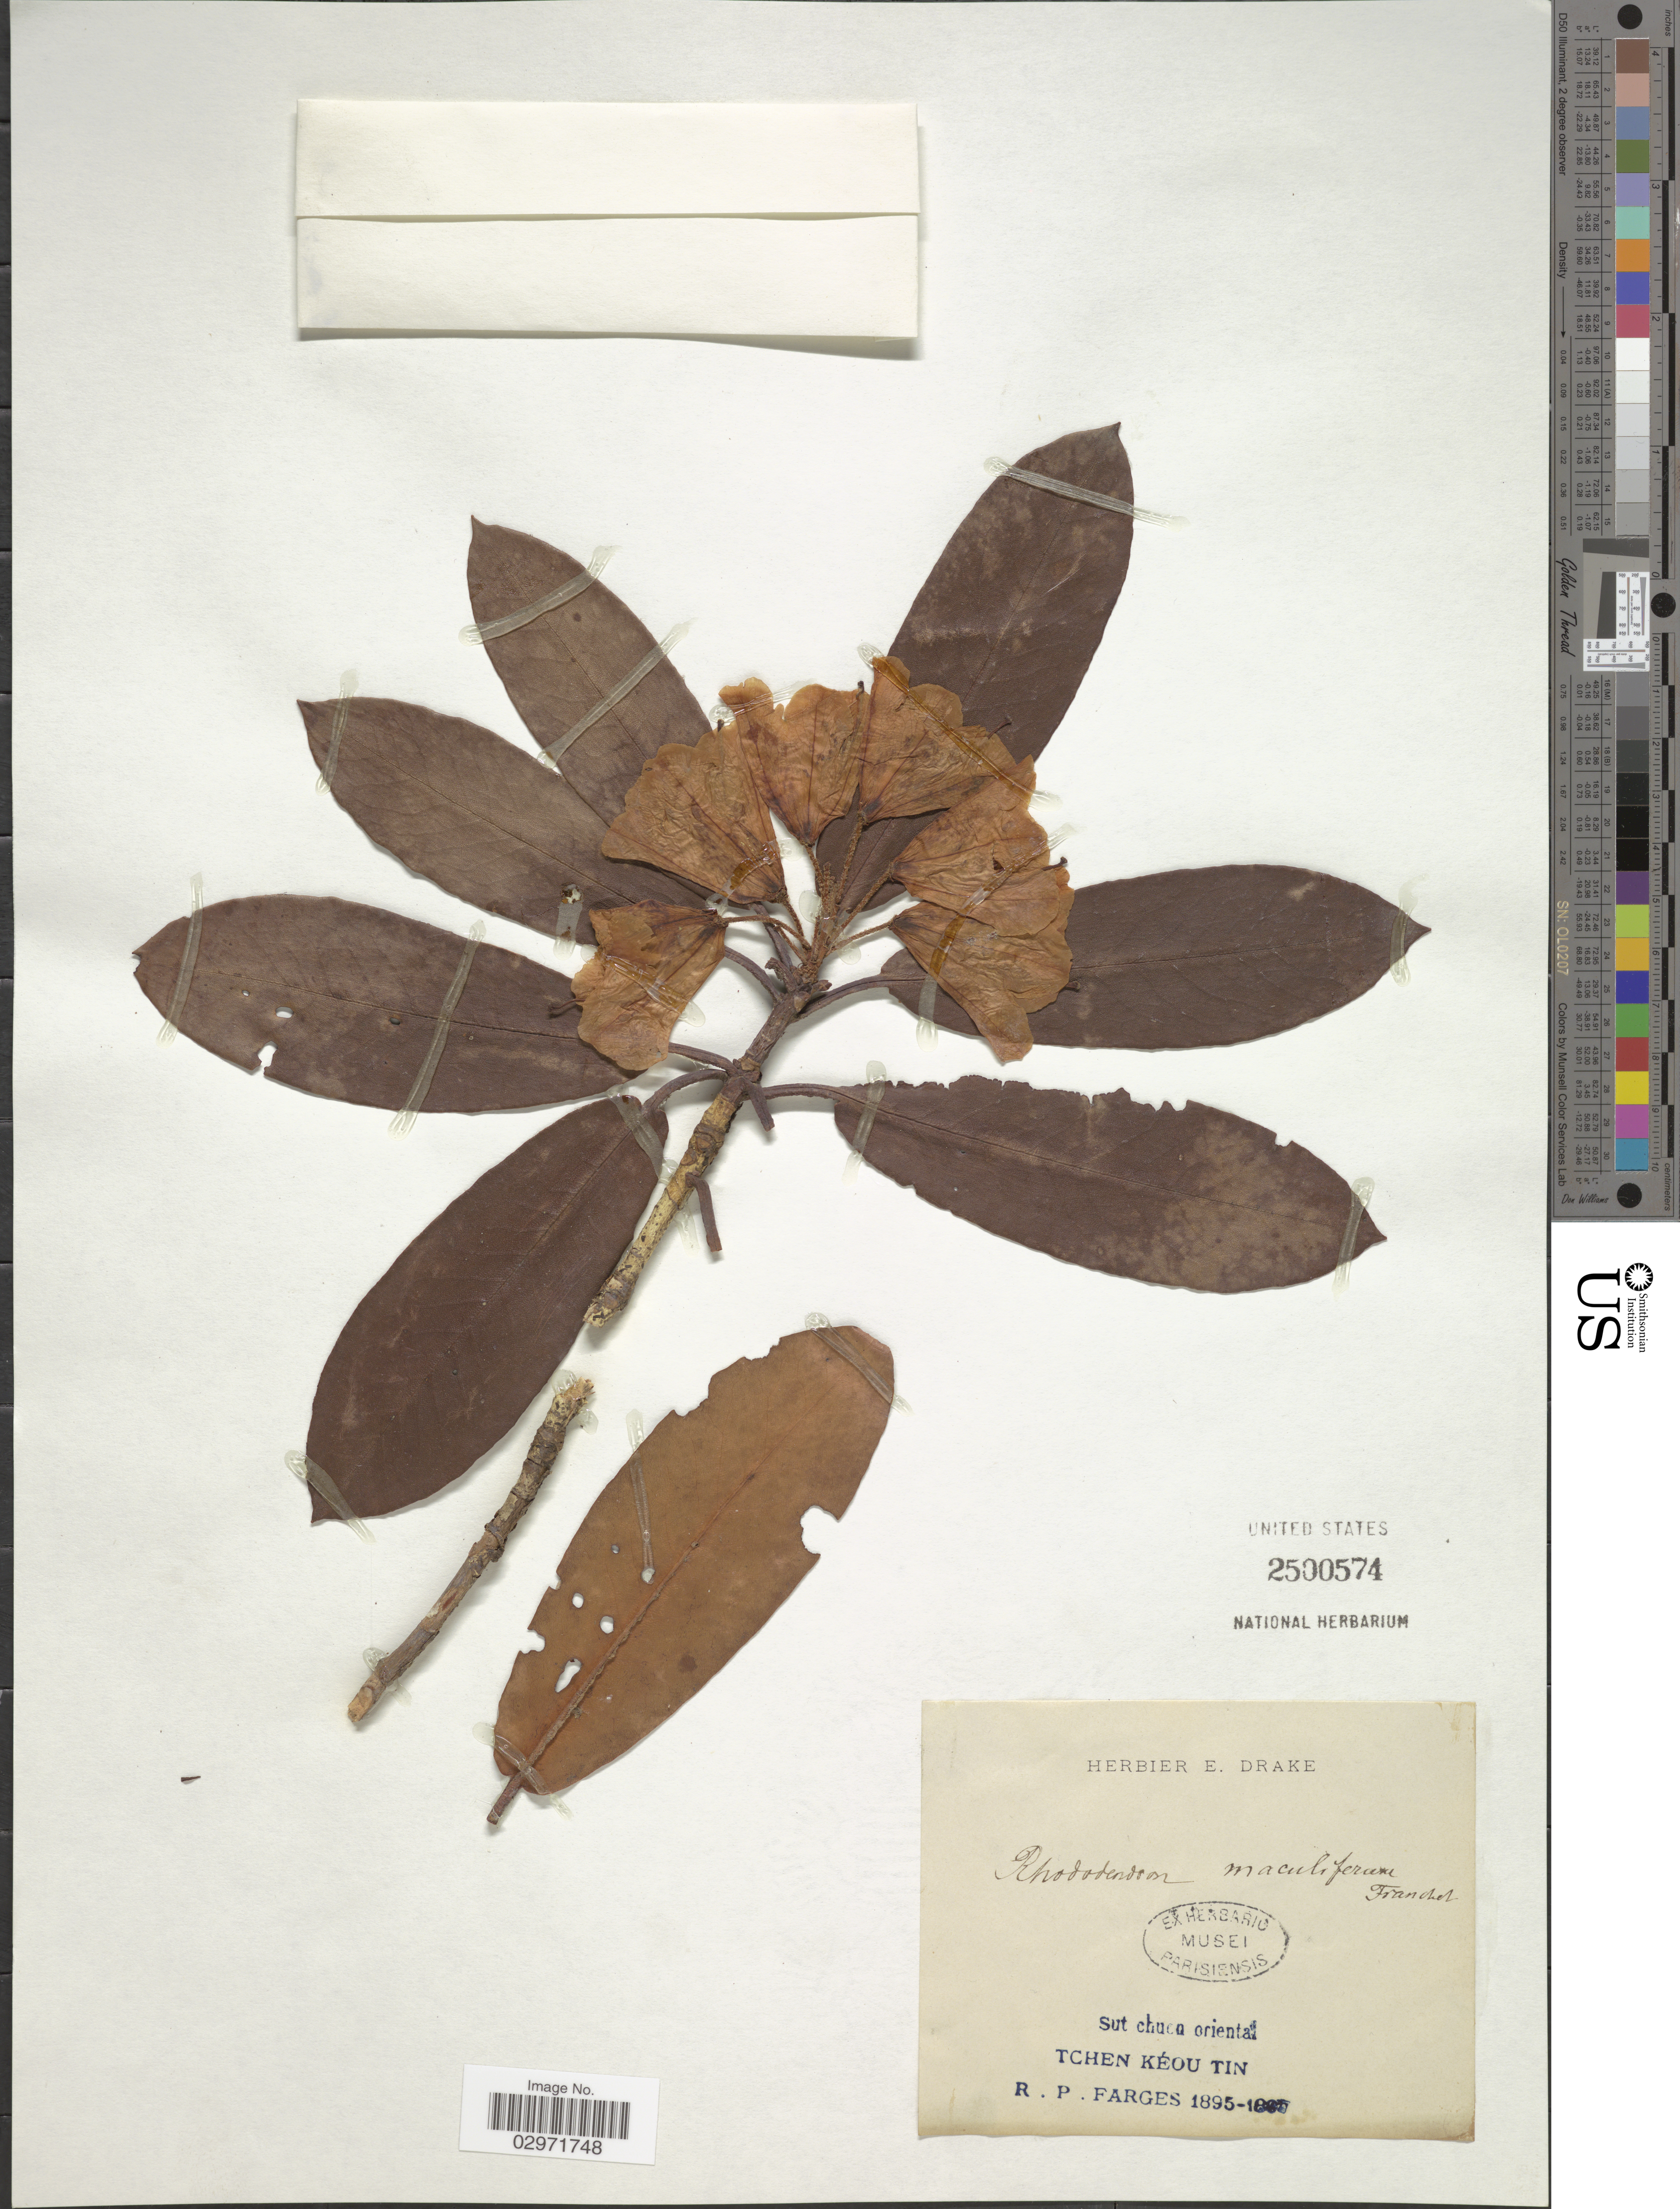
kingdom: Plantae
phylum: Tracheophyta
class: Magnoliopsida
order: Ericales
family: Ericaceae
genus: Rhododendron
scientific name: Rhododendron maculiferum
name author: Franch.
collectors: R. Farges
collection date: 1895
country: China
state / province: Sichuan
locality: Sut chuen oriental. Tchen Kéou Tin.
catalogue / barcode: US 2500574